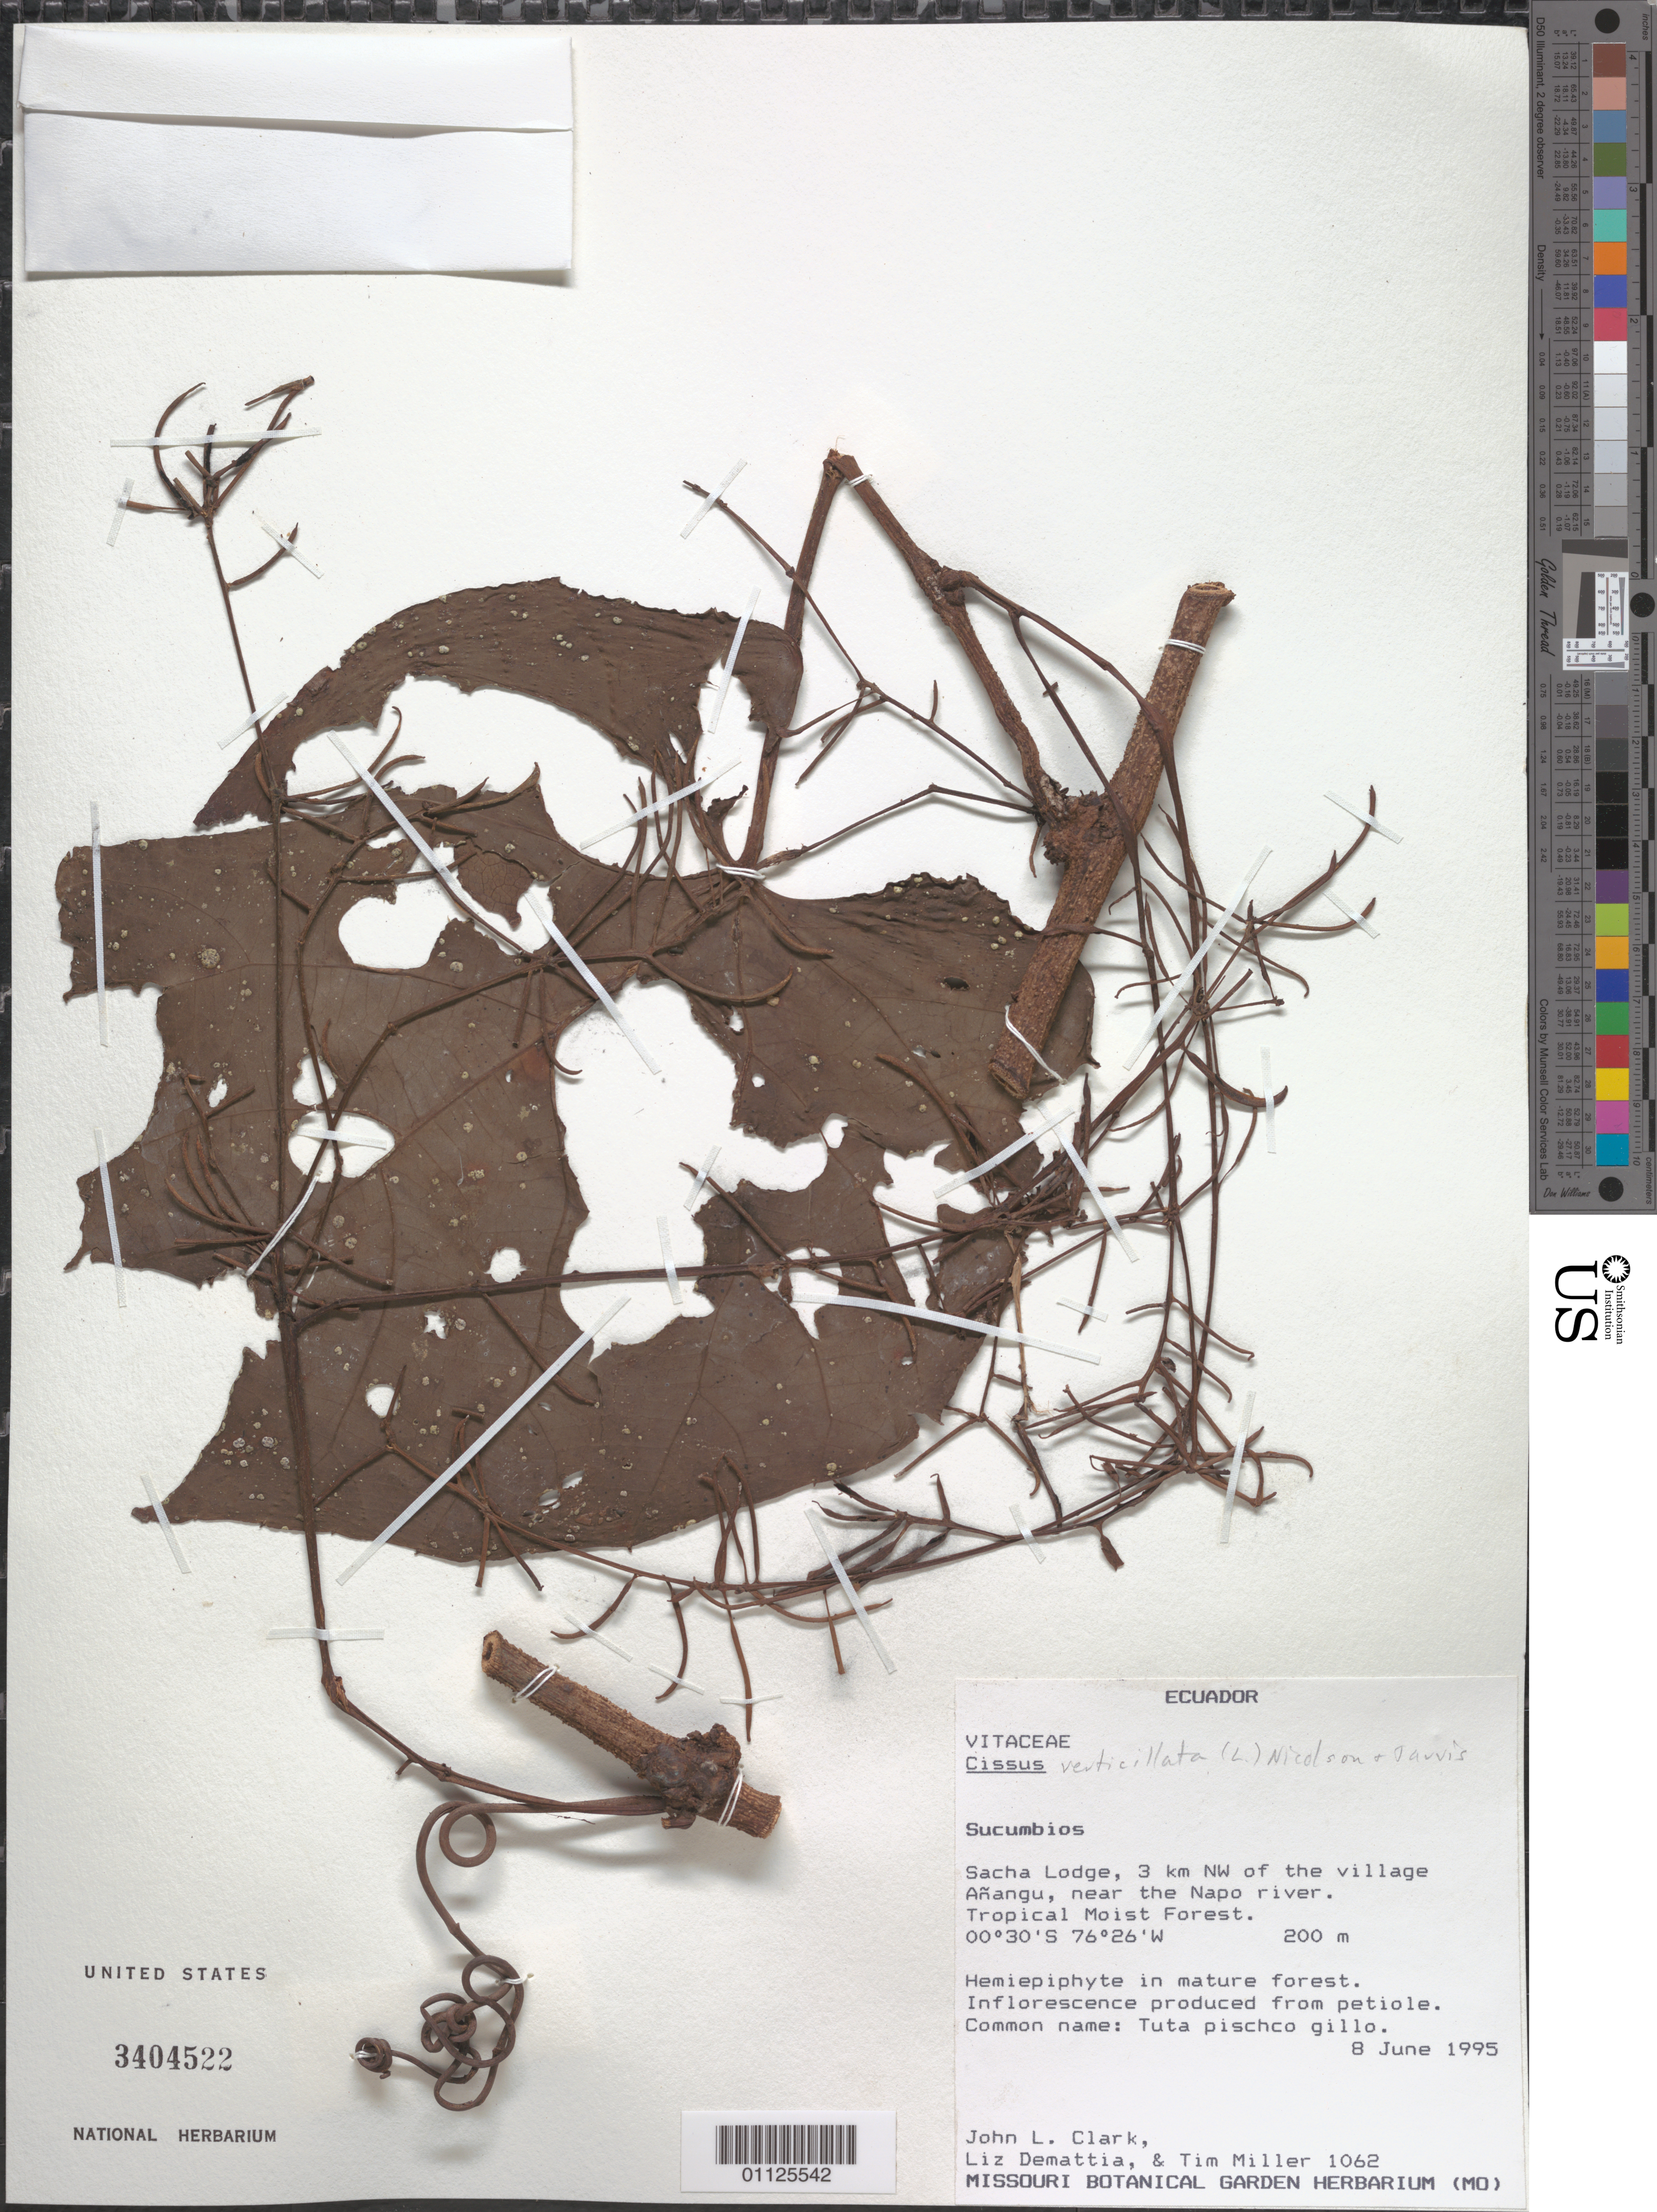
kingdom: Plantae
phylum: Tracheophyta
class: Magnoliopsida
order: Vitales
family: Vitaceae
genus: Cissus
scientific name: Cissus verticillata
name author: (L.) Nicolson & C.E. Jarvis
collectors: J. L. Clark, L. Demattia & T. Miller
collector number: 1062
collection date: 1995-06-08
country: Ecuador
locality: Sacha Lodge, 3 km NW of the village Anangu, near the Napo river.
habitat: Tropical Moist Forest.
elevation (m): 200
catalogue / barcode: US 3404522